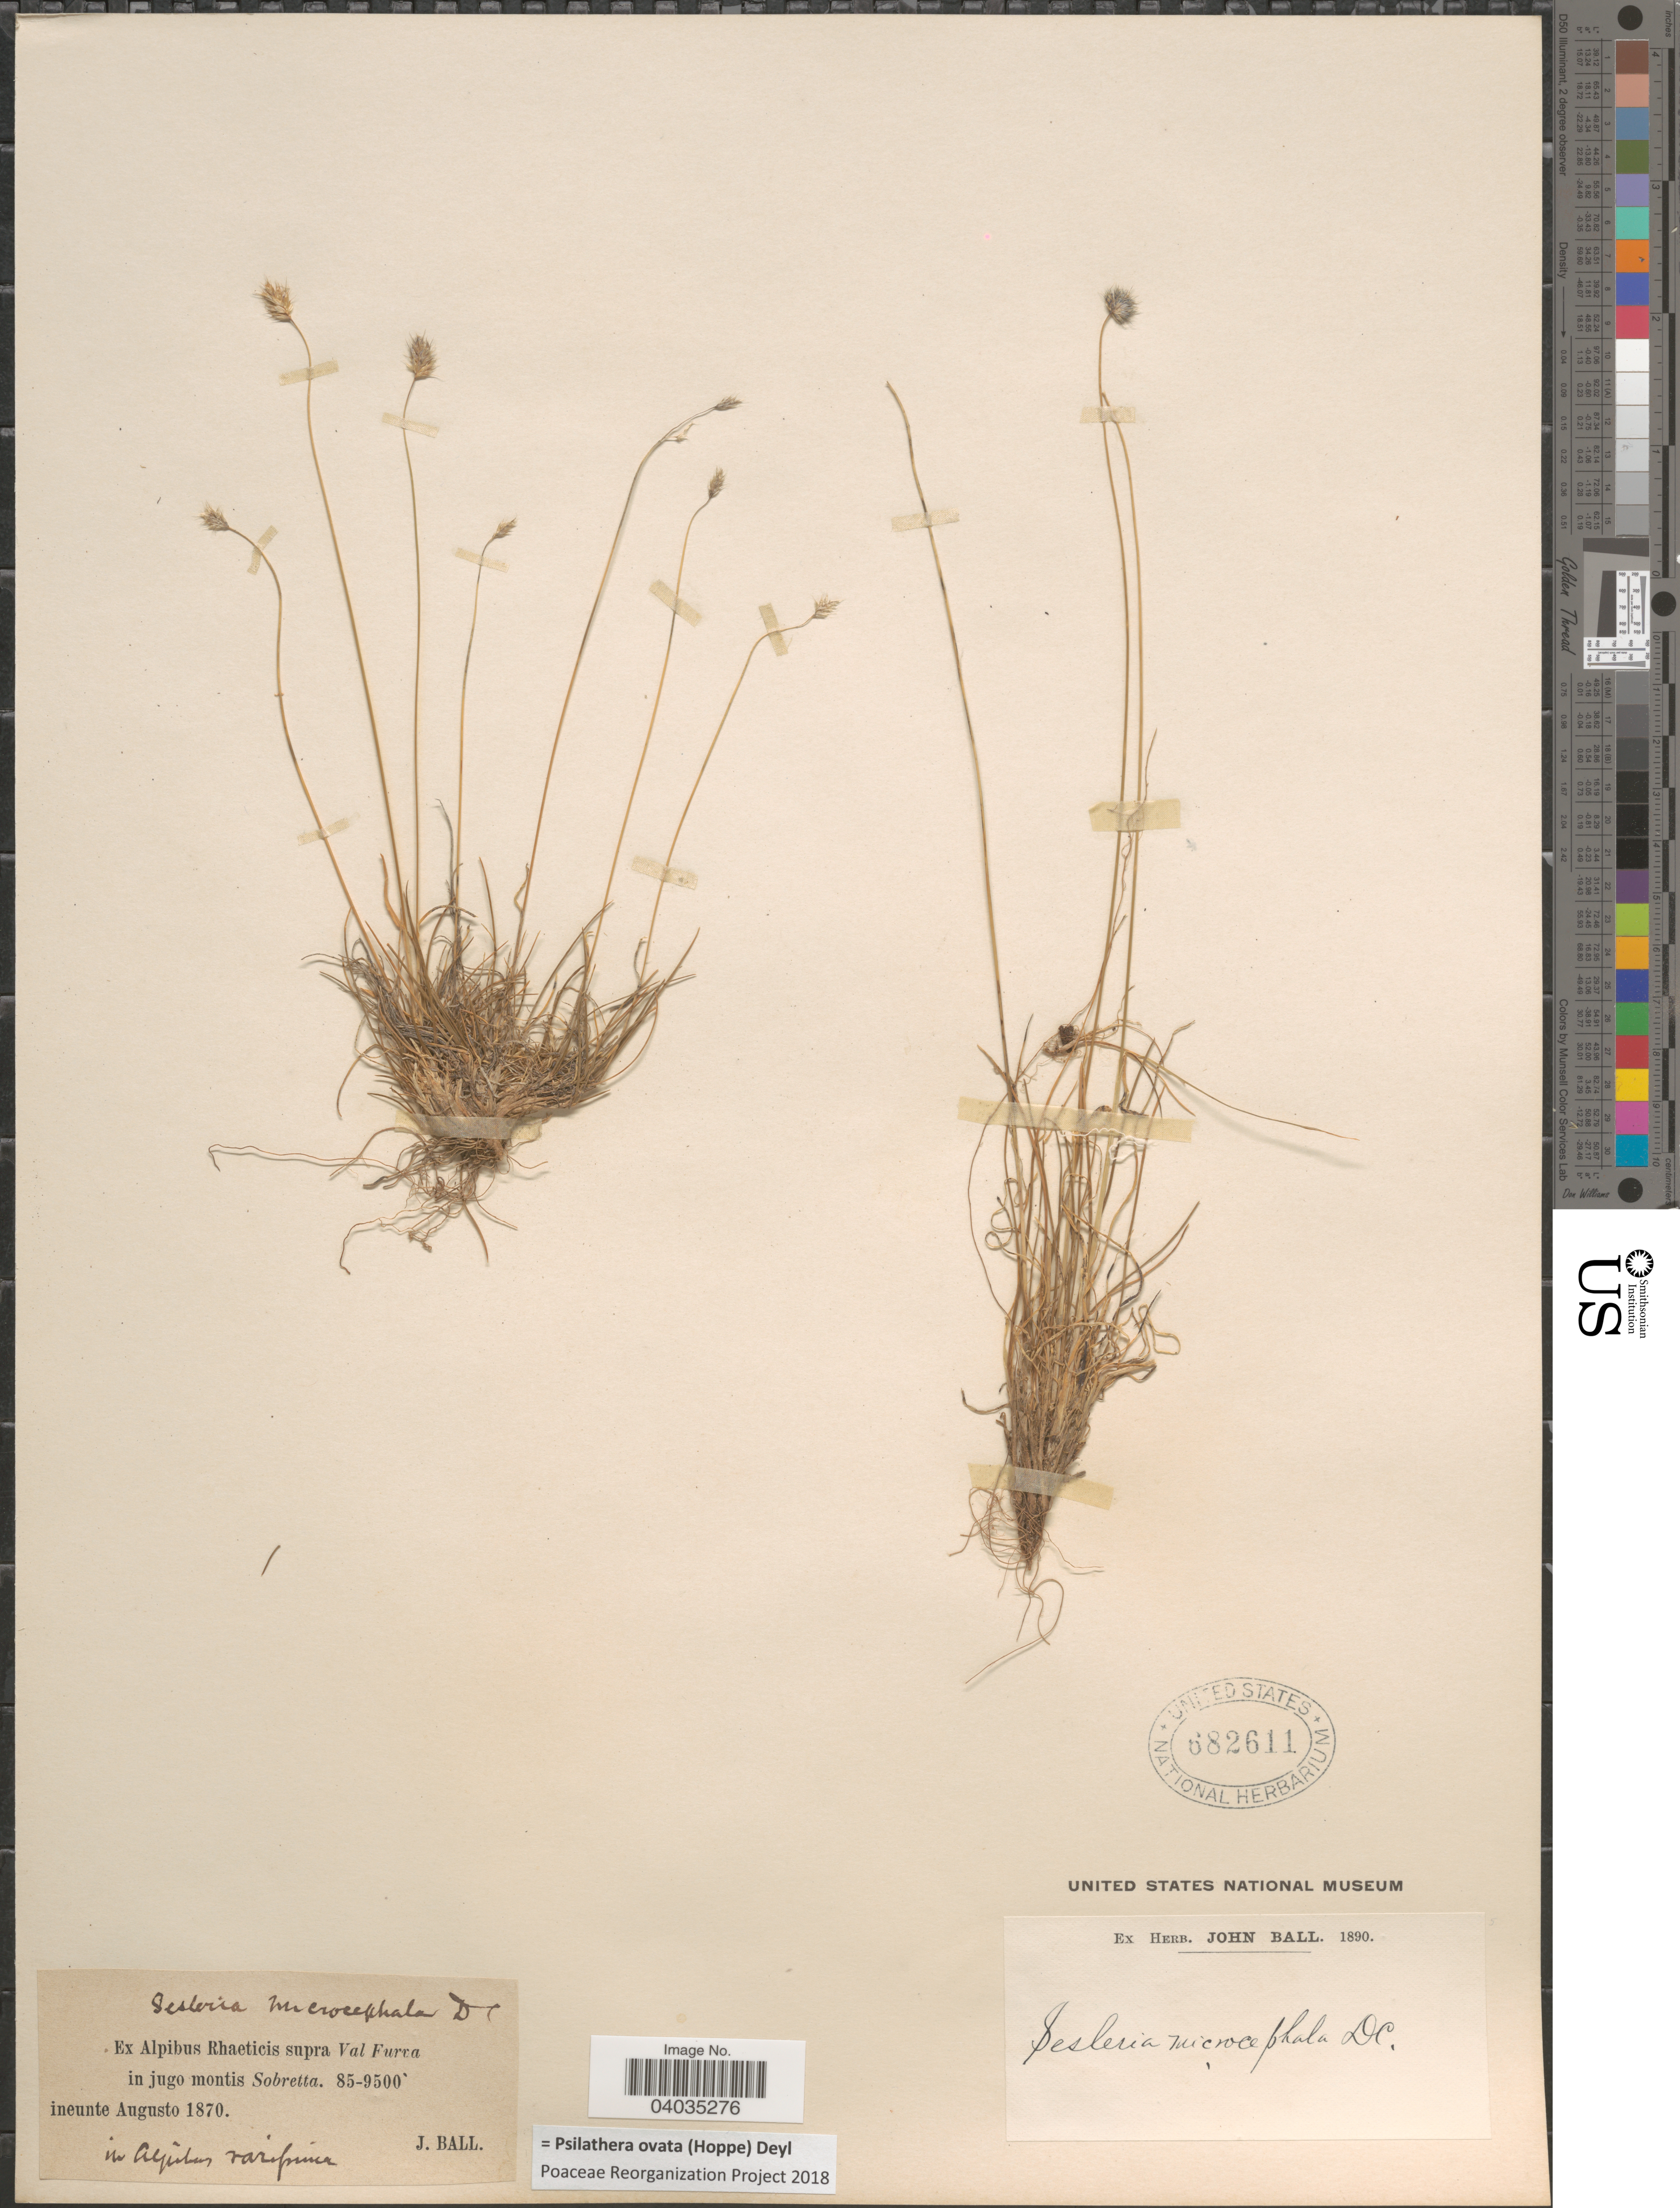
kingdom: Plantae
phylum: Tracheophyta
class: Liliopsida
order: Poales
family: Poaceae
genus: Psilathera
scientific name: Psilathera ovata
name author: (Hoppe) Deyl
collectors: J. Ball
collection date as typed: ineunte Augusto 1870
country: Italy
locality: Ex Alpibus Rhaeticis supra Val Furva in jugo montis Sobretta.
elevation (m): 2591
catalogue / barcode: US 682611